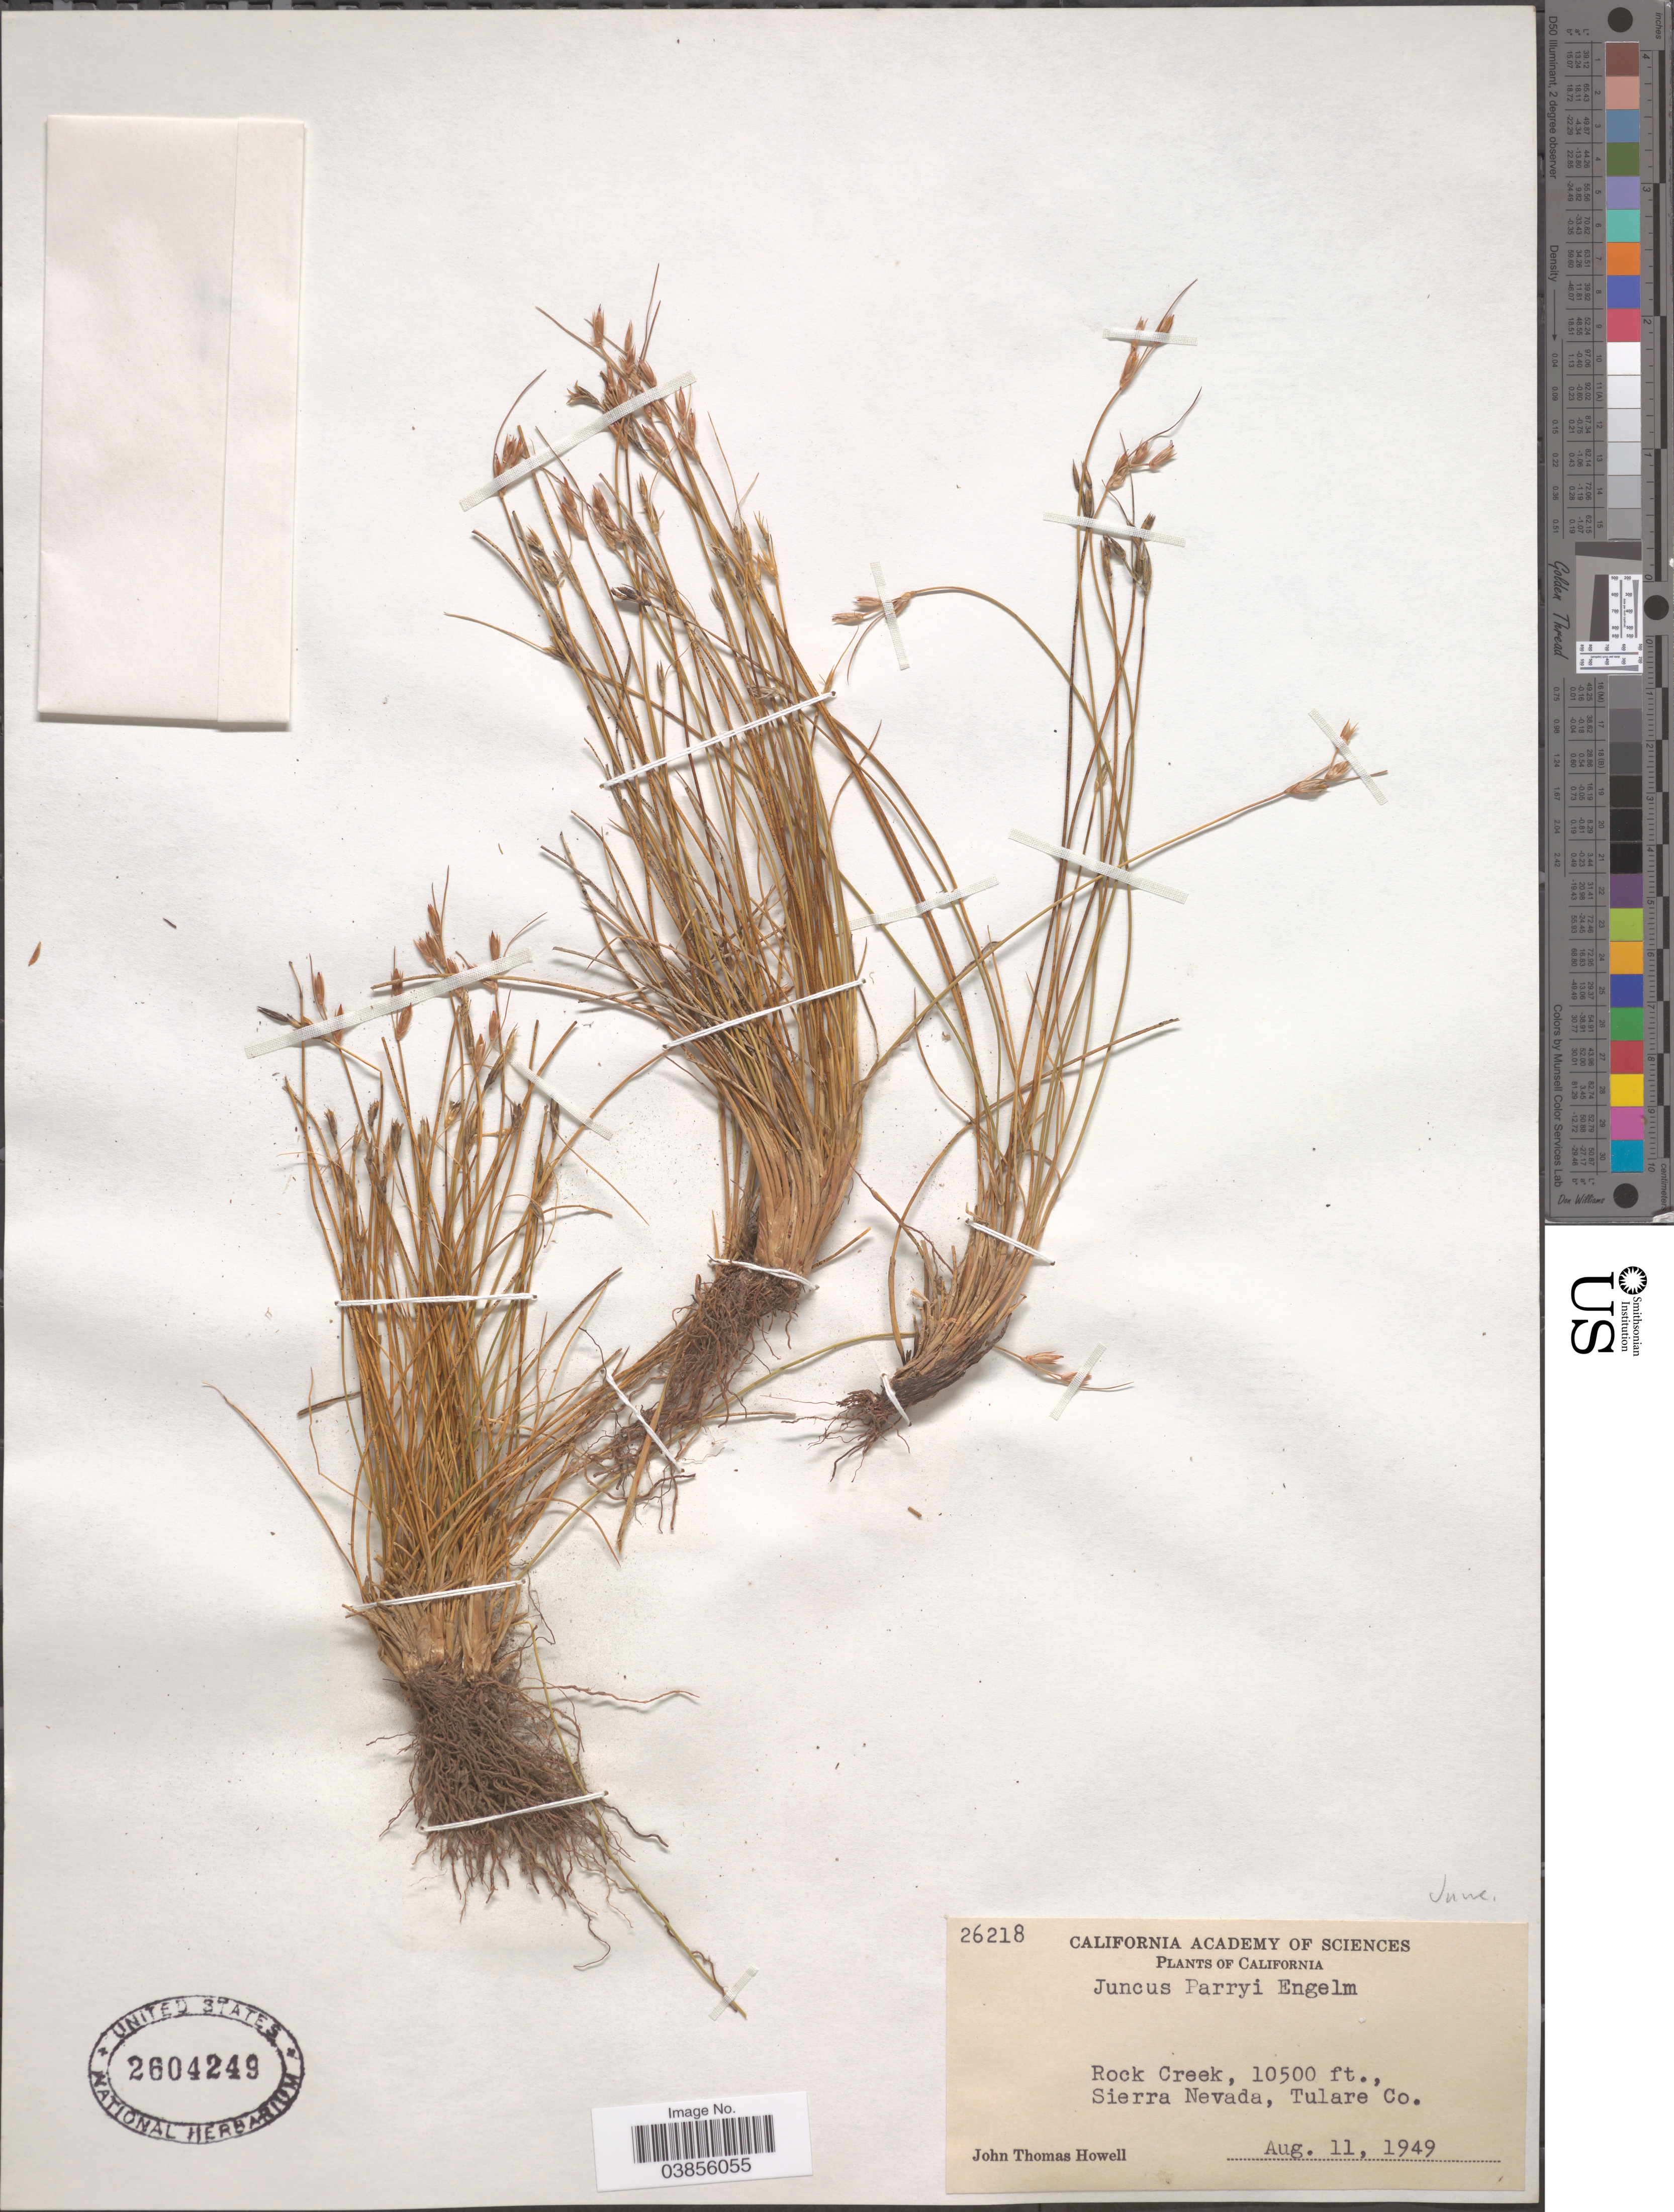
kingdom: Plantae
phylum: Tracheophyta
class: Liliopsida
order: Poales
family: Juncaceae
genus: Juncus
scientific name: Juncus parryi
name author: Engelm.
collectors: J. T. Howell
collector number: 26218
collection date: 1949-08-11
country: United States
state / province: California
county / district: Tulare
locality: Rock Creek, Sierra Nevada, Tulare Co.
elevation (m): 3200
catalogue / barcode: US 2604249